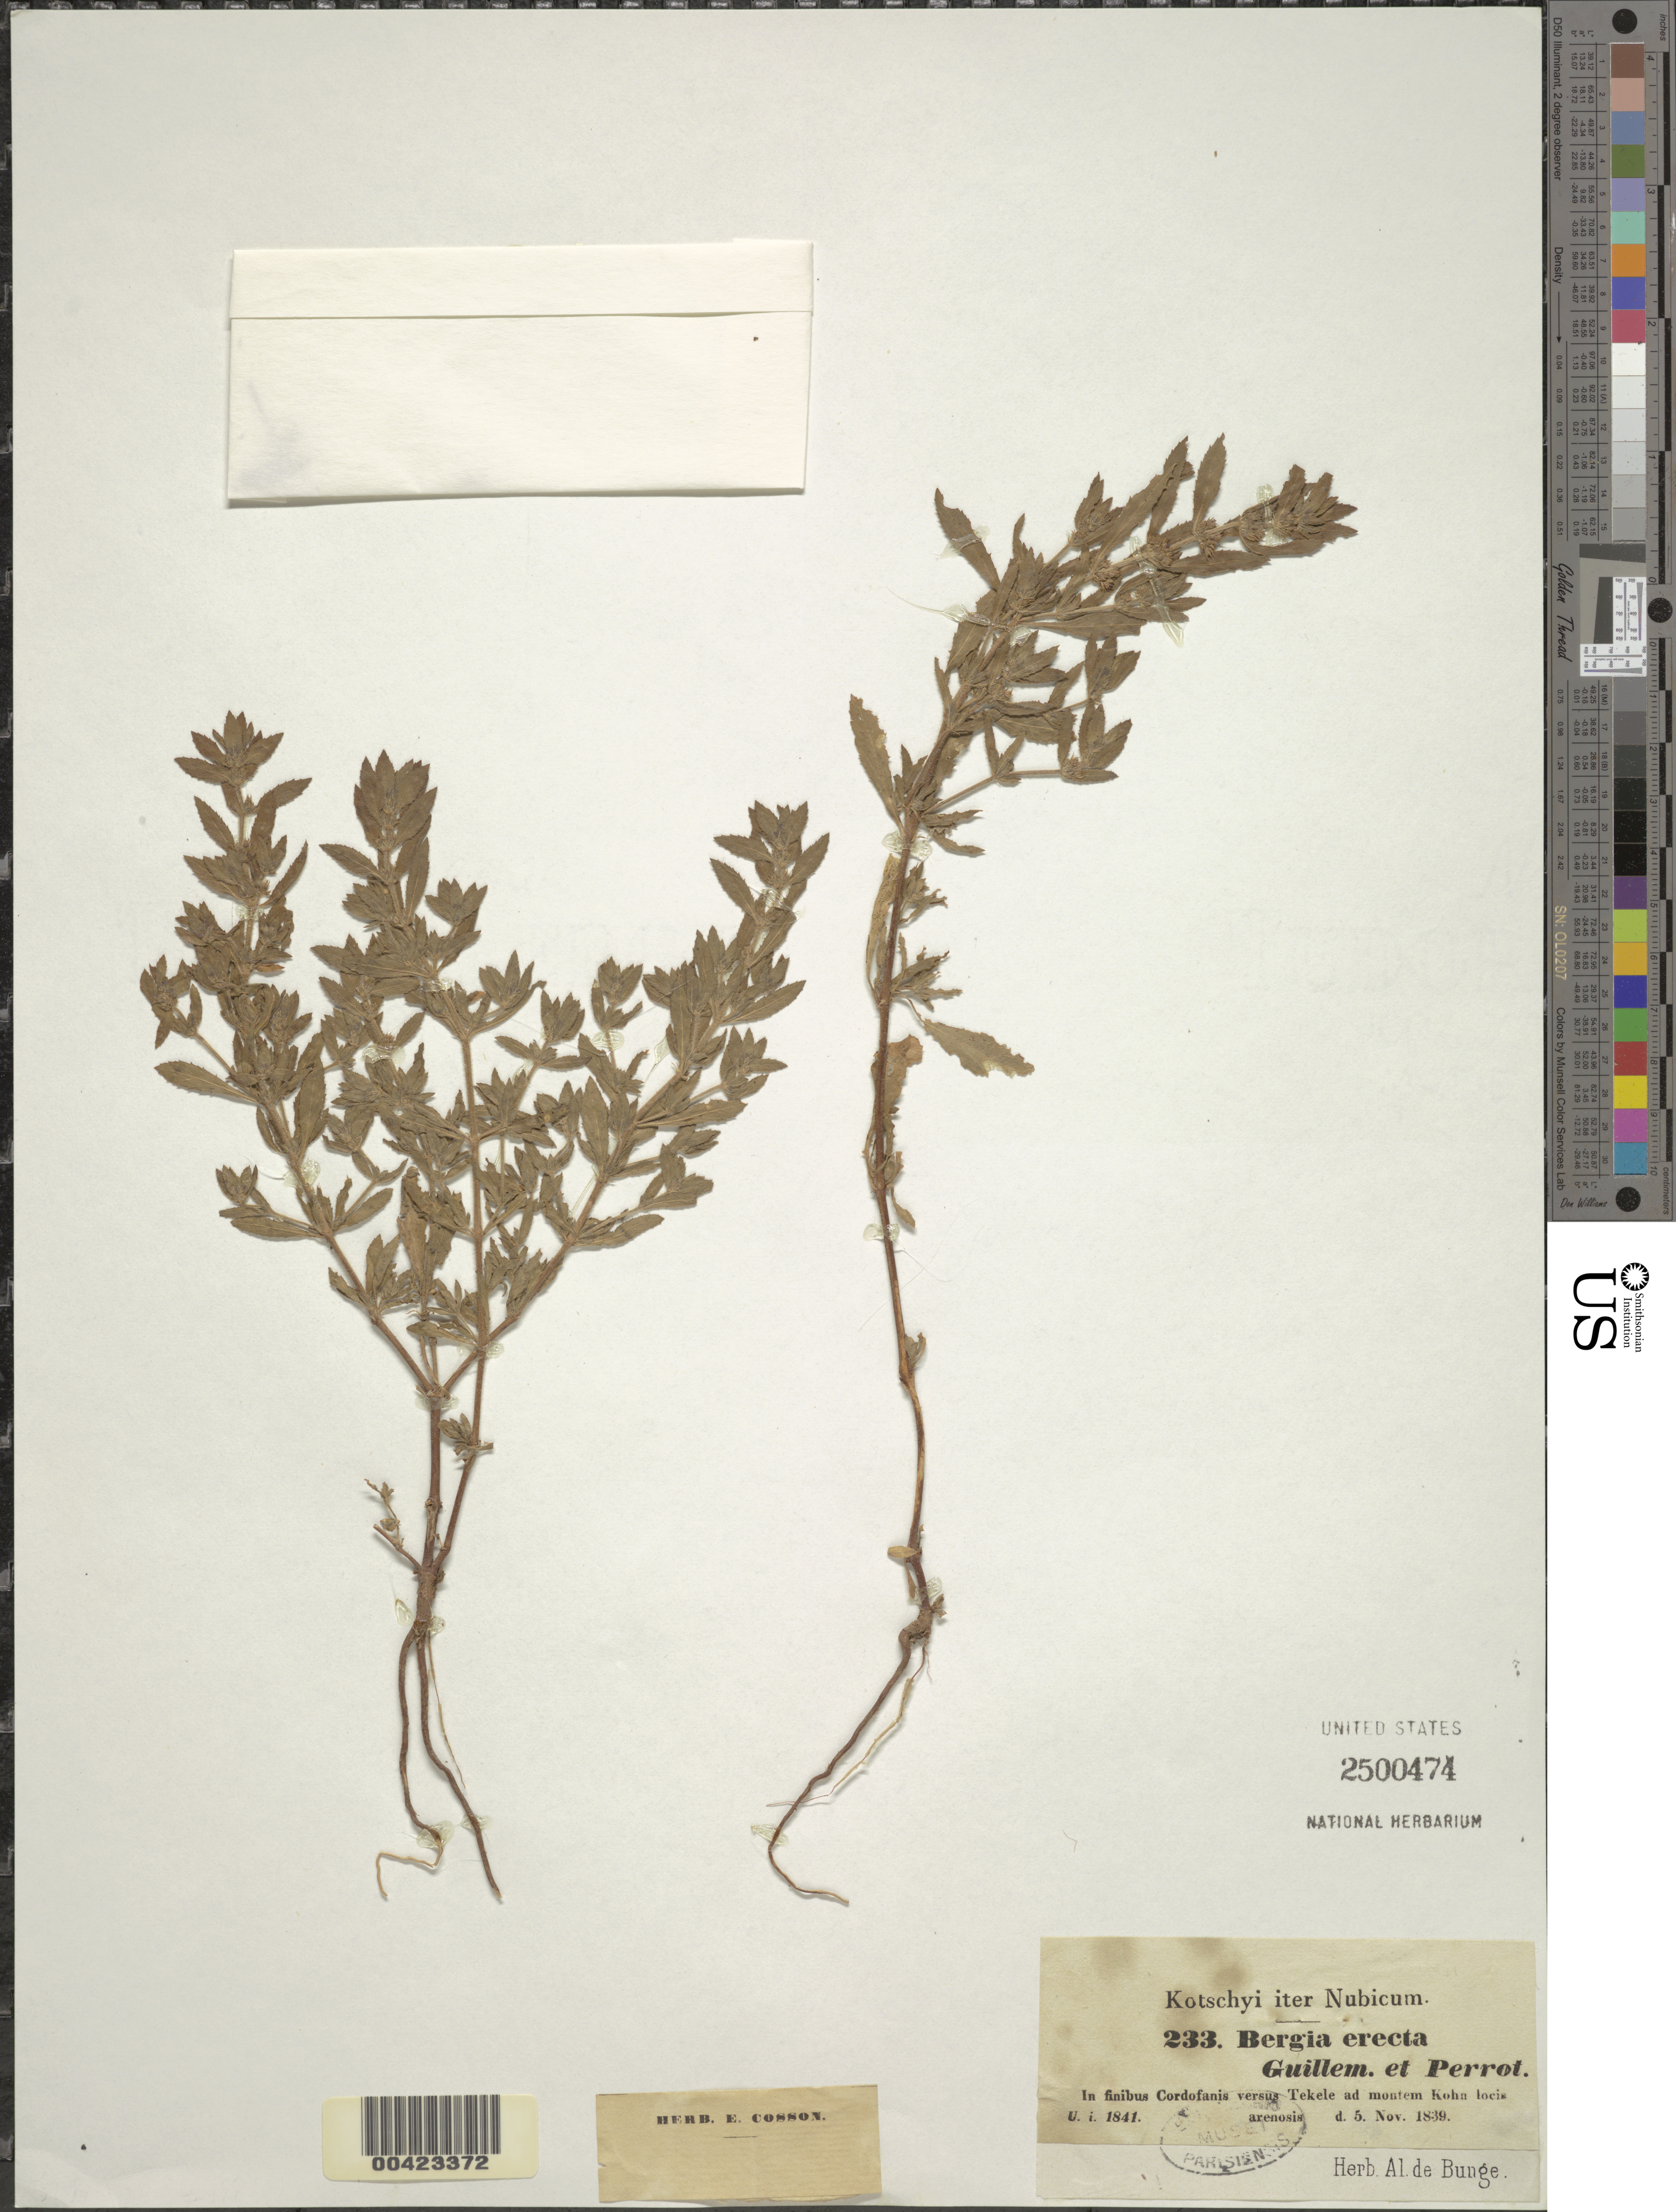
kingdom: Plantae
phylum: Tracheophyta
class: Magnoliopsida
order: Malpighiales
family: Elatinaceae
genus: Bergia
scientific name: Bergia erecta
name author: Guill.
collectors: A. Burge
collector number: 233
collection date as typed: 05 Nov 1839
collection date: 1839-11-05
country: Cameroon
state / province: Centre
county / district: Nyong-et-kélé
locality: Eseka arrondissement, song nwek village, 4 km s of eseka train station, road to messondo, second right fork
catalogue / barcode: US 2500474